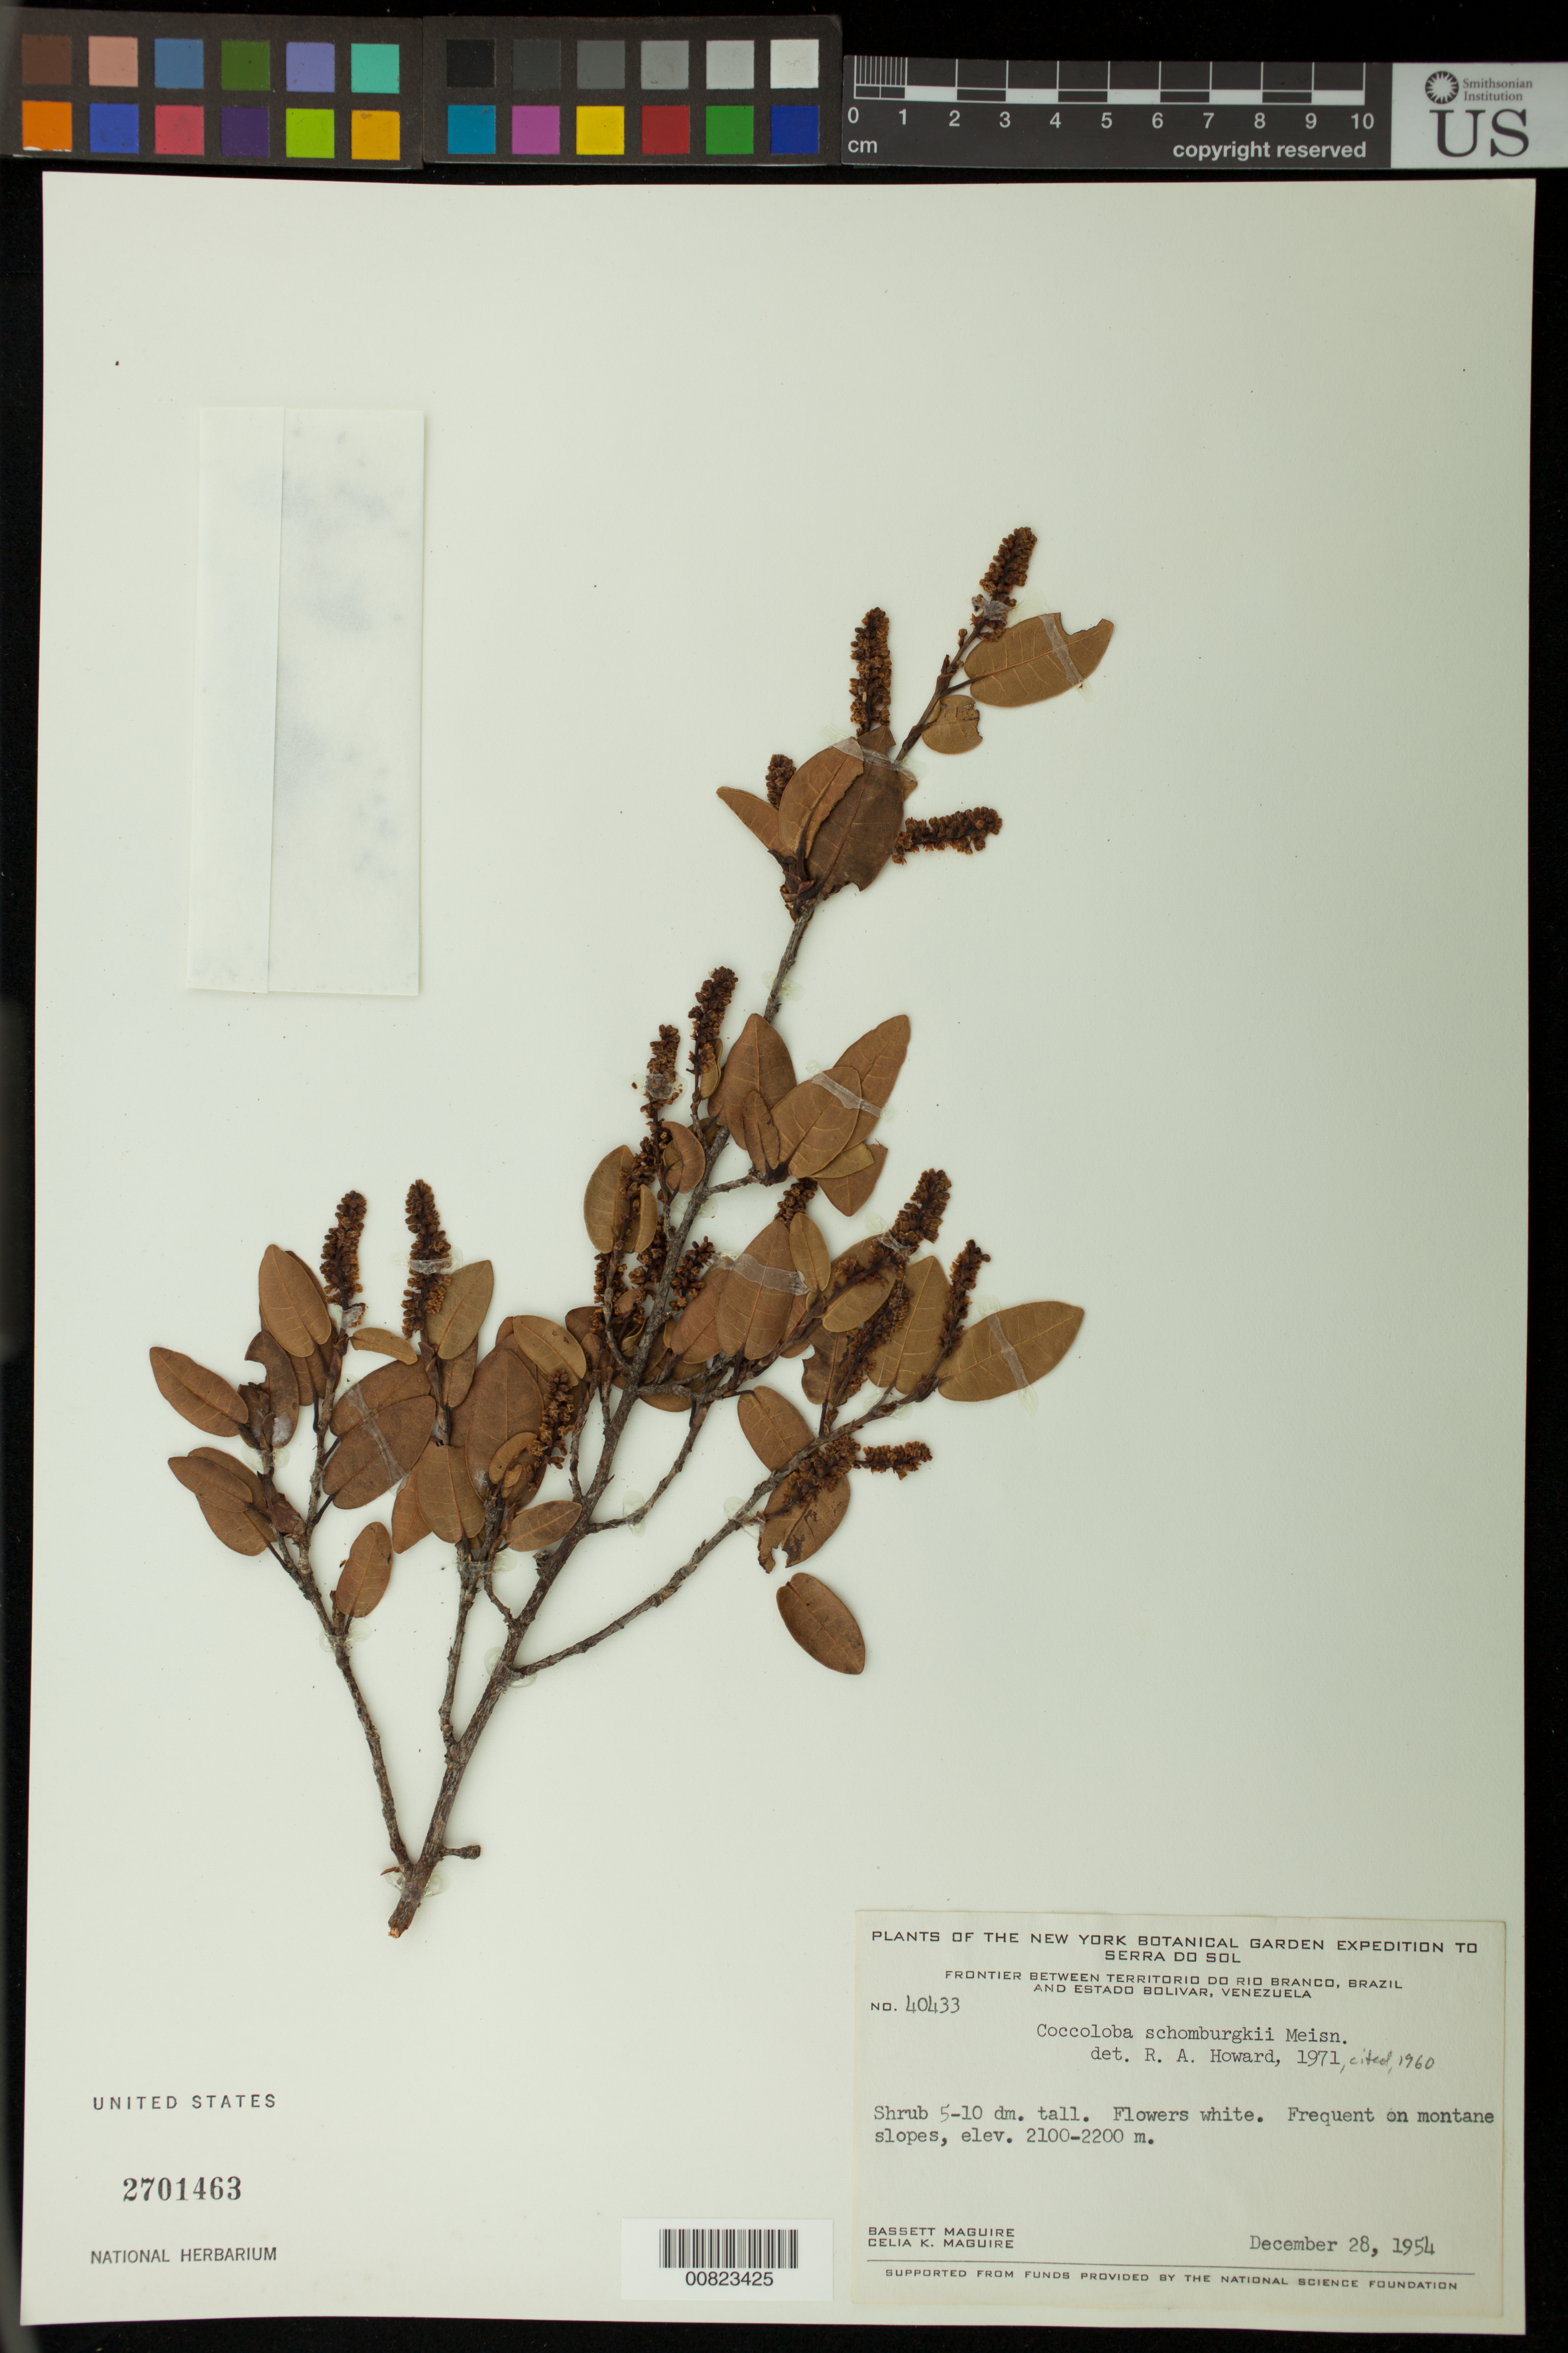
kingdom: Plantae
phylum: Tracheophyta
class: Magnoliopsida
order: Caryophyllales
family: Polygonaceae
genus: Coccoloba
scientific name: Coccoloba schomburgkii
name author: Meisn.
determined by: Howard, R. A.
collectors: B. Maguire & C. K. Maguire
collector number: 40433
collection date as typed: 28-Dec-54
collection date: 1954-12-28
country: Venezuela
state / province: Bolívar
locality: Serra do Sol, frontier betw. TerRiver do Río Branco, Brazil & Bolívar, Venezuela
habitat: Montane slopes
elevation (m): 2100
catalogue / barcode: US 2701463